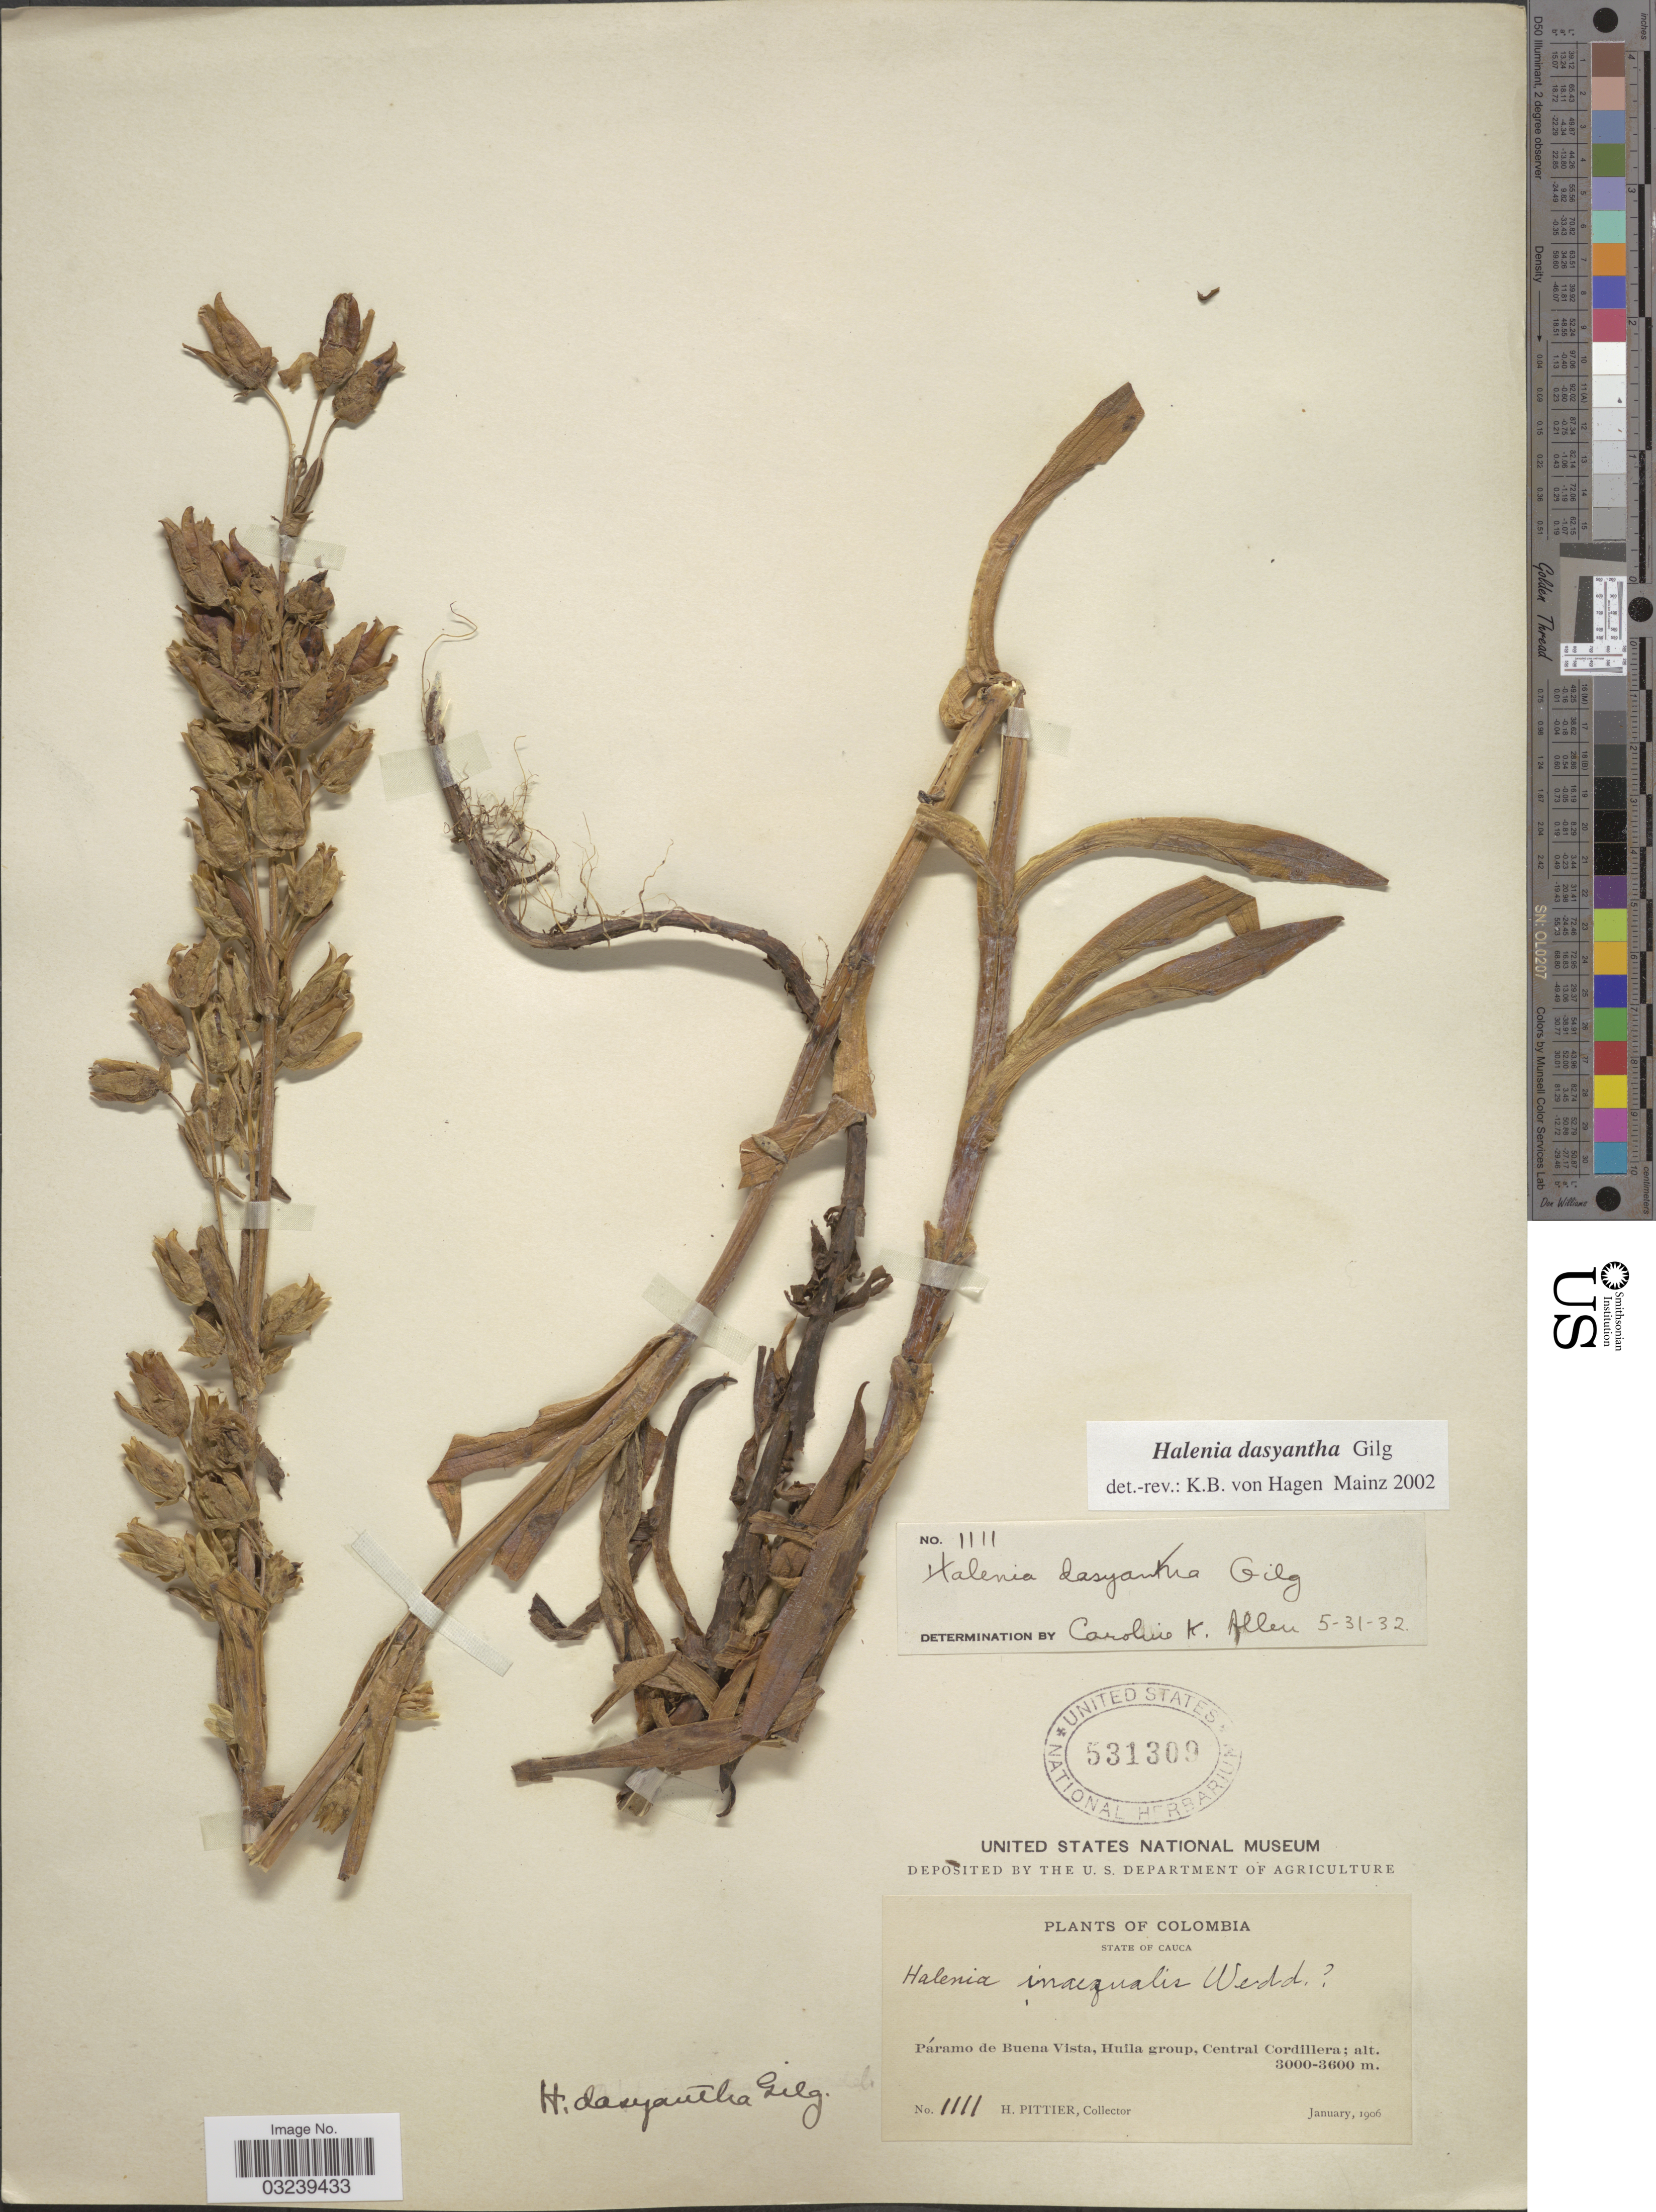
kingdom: Plantae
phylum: Tracheophyta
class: Magnoliopsida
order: Gentianales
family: Gentianaceae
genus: Halenia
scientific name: Halenia dasyantha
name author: Gilg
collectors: H. F. Pittier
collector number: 1111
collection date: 1906-01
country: Colombia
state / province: Cauca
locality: Páramo de Buena Vista, Huila group, Central Cordillera.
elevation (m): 3000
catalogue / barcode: US 531309